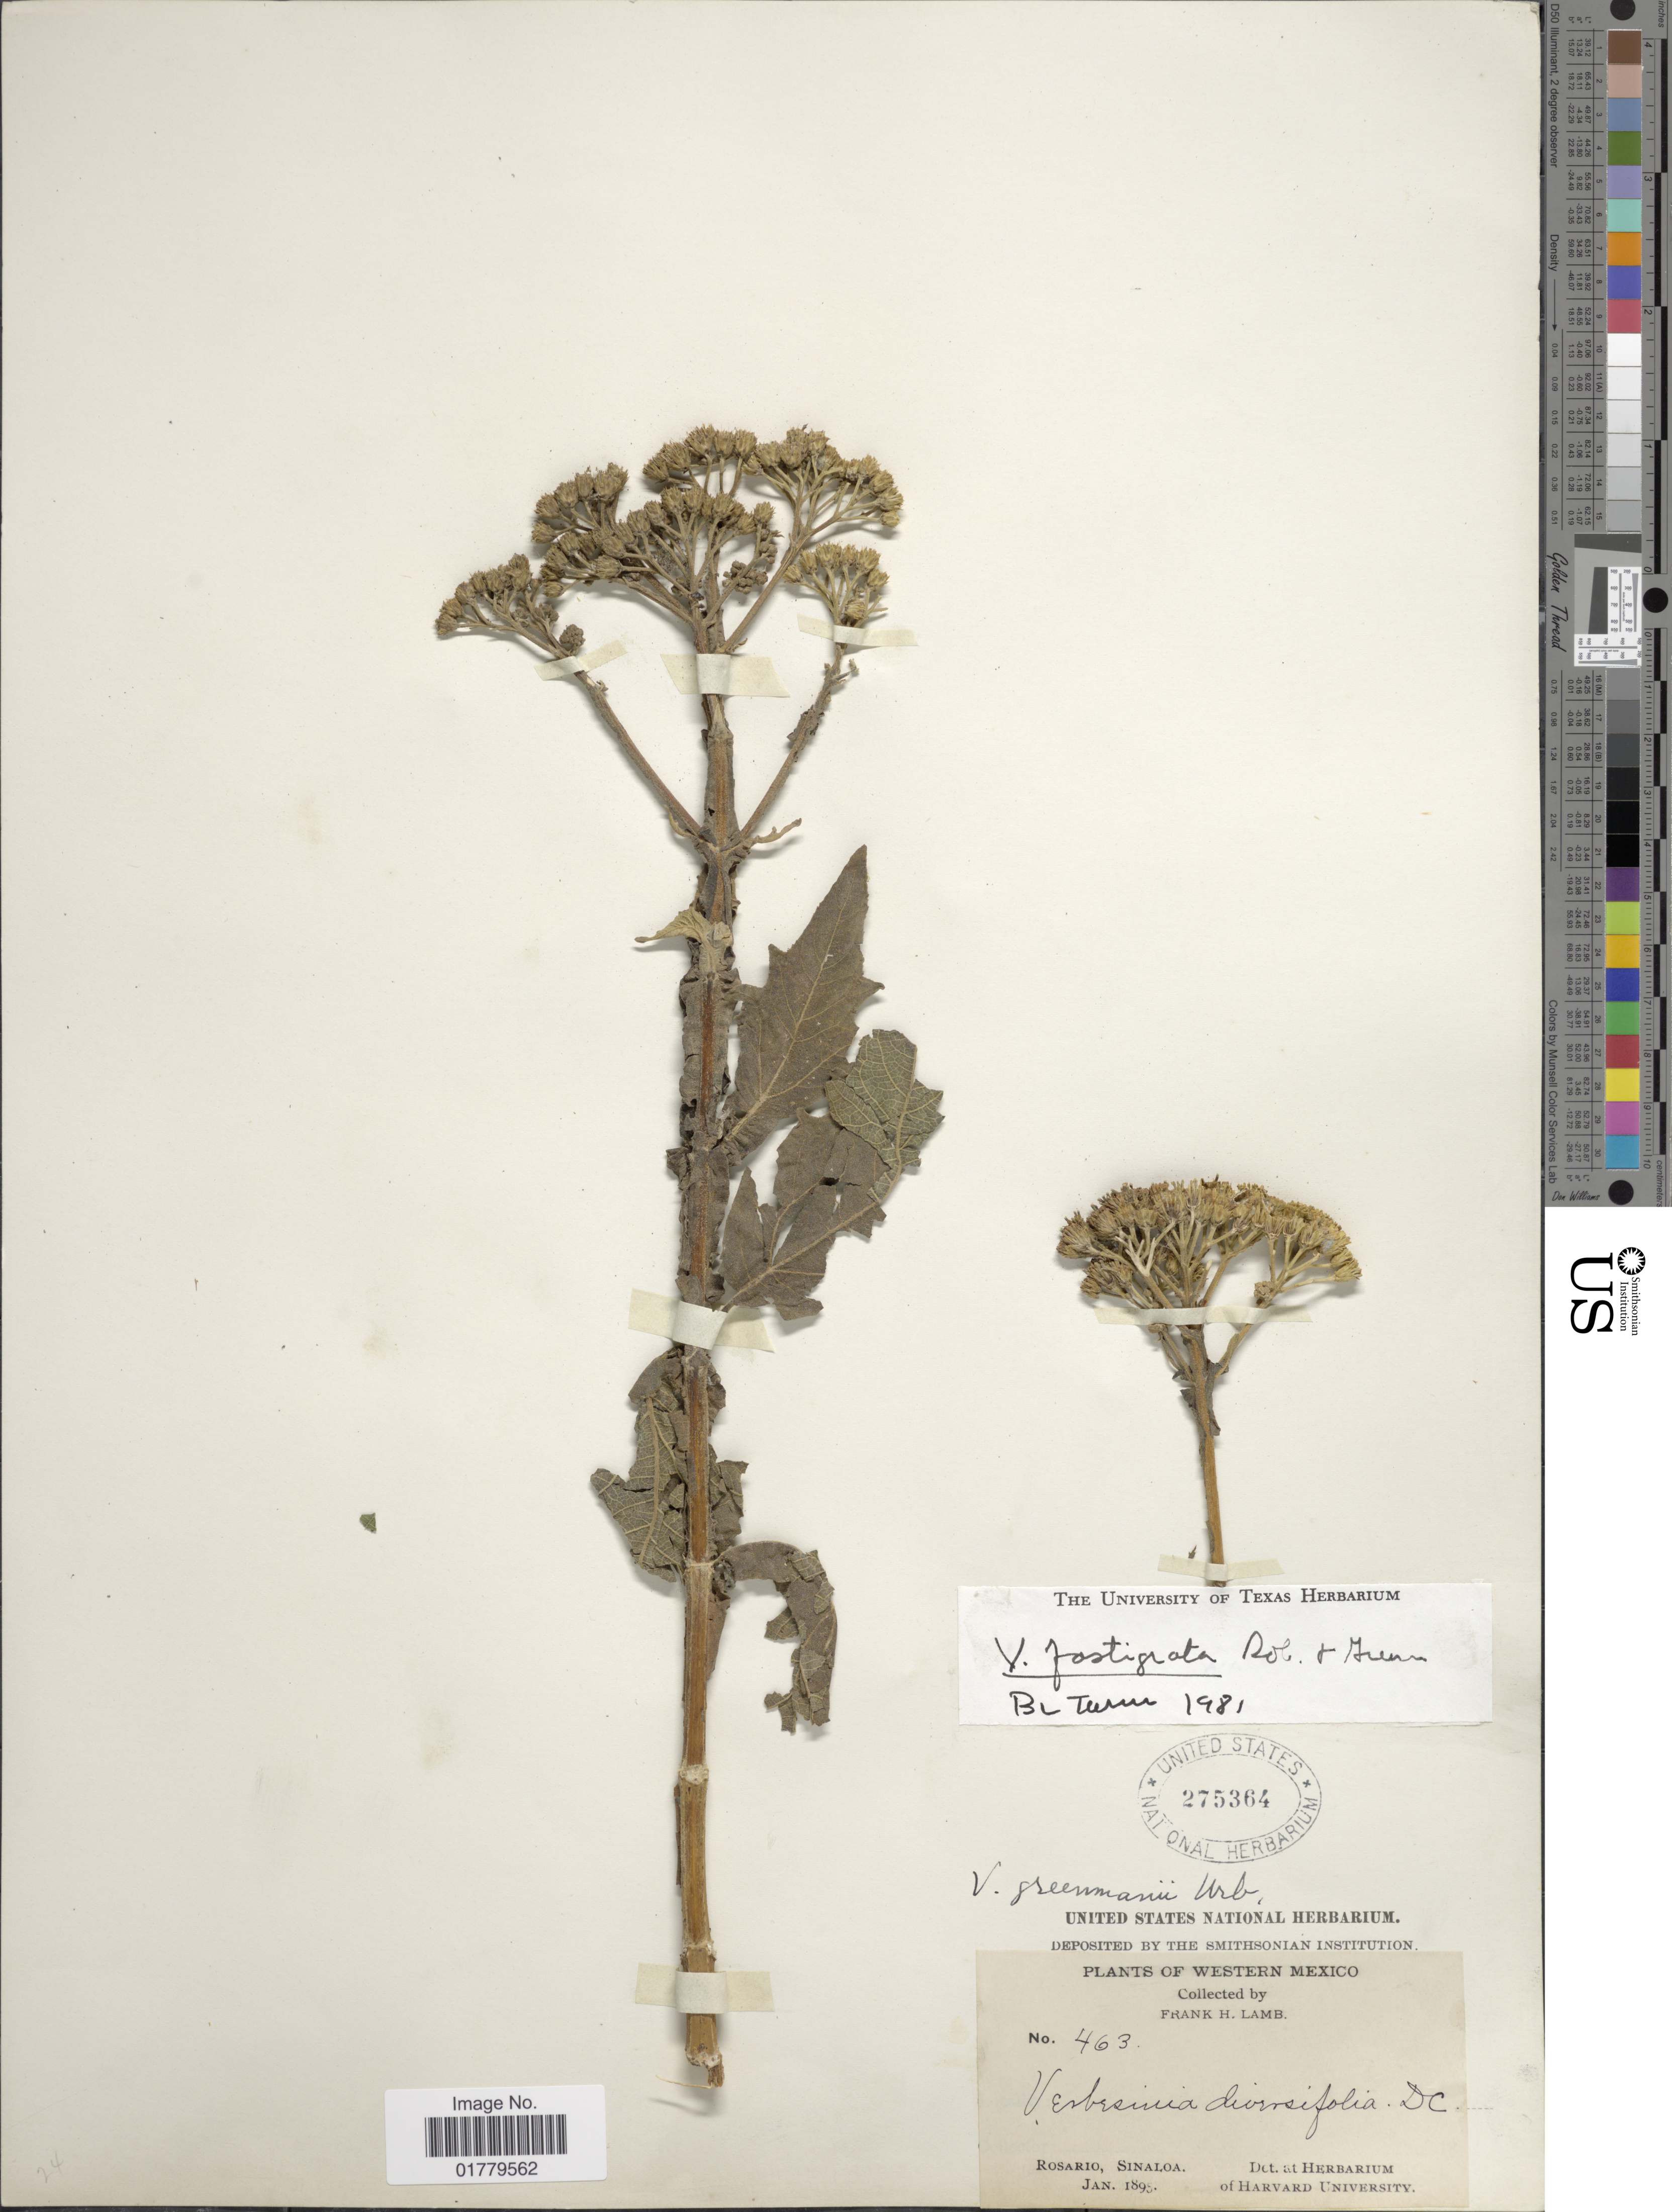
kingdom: Plantae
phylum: Tracheophyta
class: Magnoliopsida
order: Asterales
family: Asteraceae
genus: Verbesina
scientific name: Verbesina fastigiata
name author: B.L. Rob. & Greenm.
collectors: F. H. Lamb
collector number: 463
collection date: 1895-01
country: Mexico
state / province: Sinaloa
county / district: Rosario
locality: El Rosario.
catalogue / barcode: US 275364